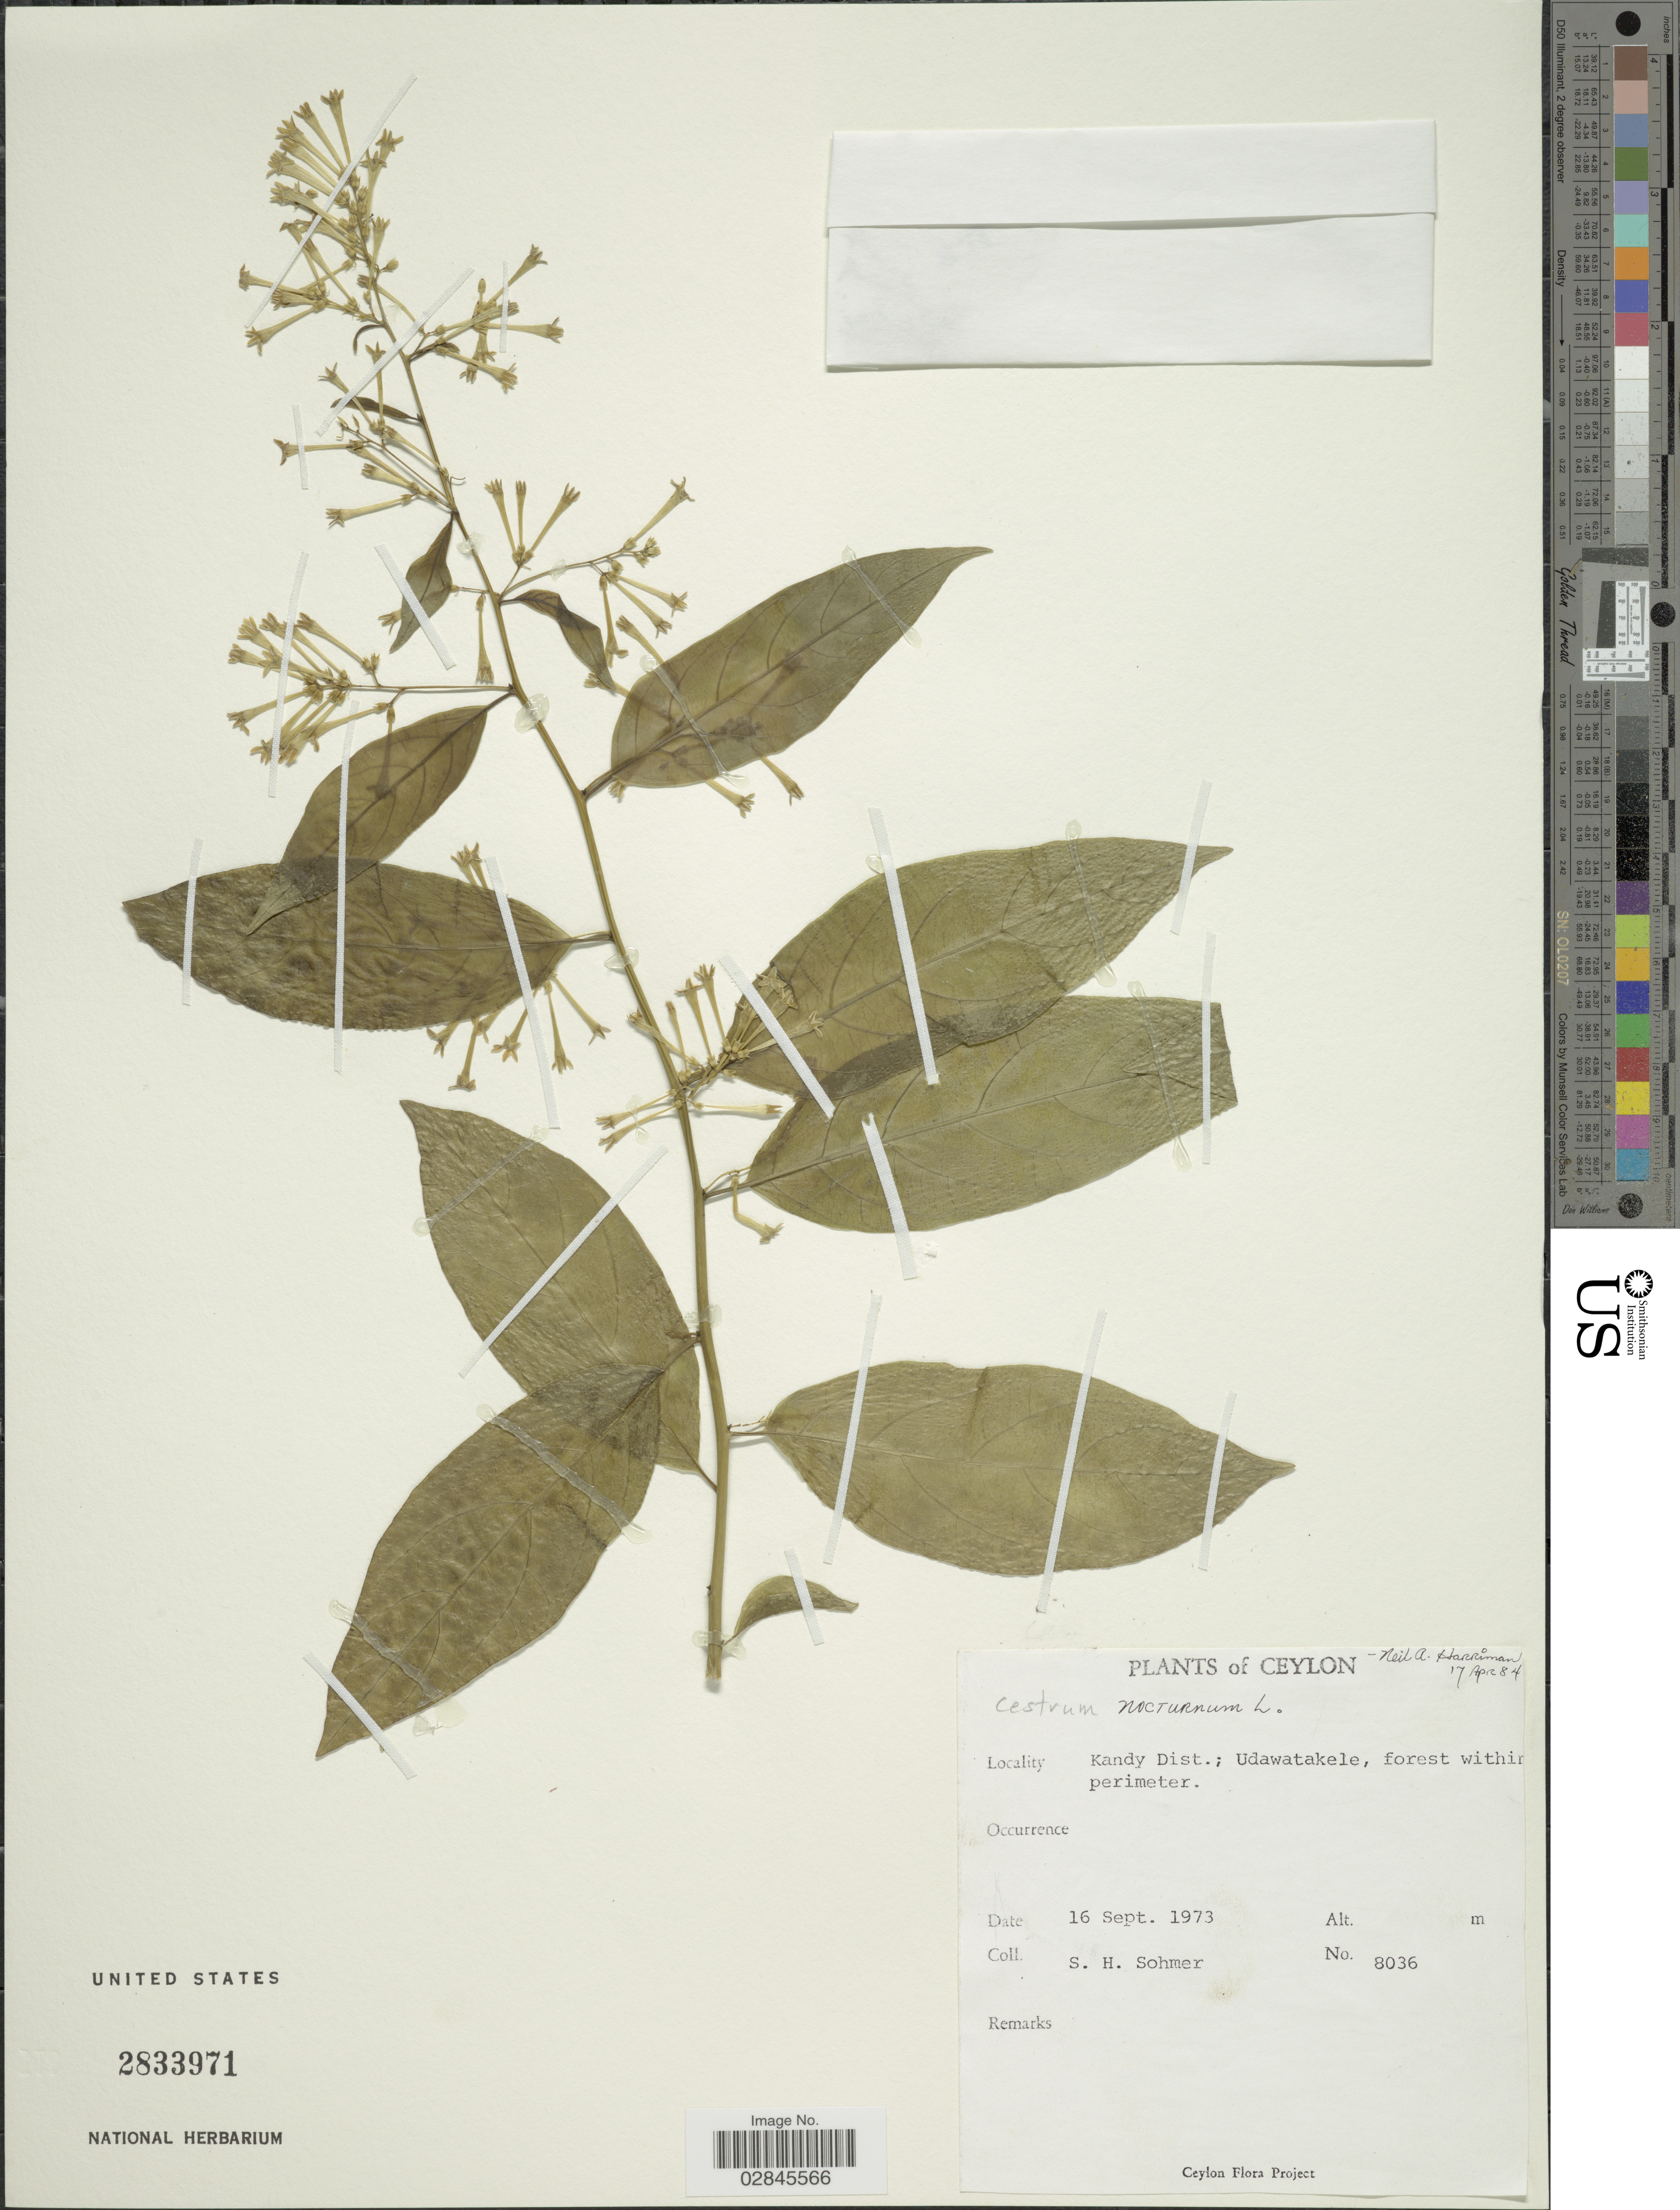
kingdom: Plantae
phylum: Tracheophyta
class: Magnoliopsida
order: Solanales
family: Solanaceae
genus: Cestrum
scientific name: Cestrum nocturnum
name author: L.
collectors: S. H. Sohmer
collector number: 8036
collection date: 1973-09-16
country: Sri Lanka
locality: Ceylon. Kandy Dist.; Udawatakele.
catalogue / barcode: US 2833971